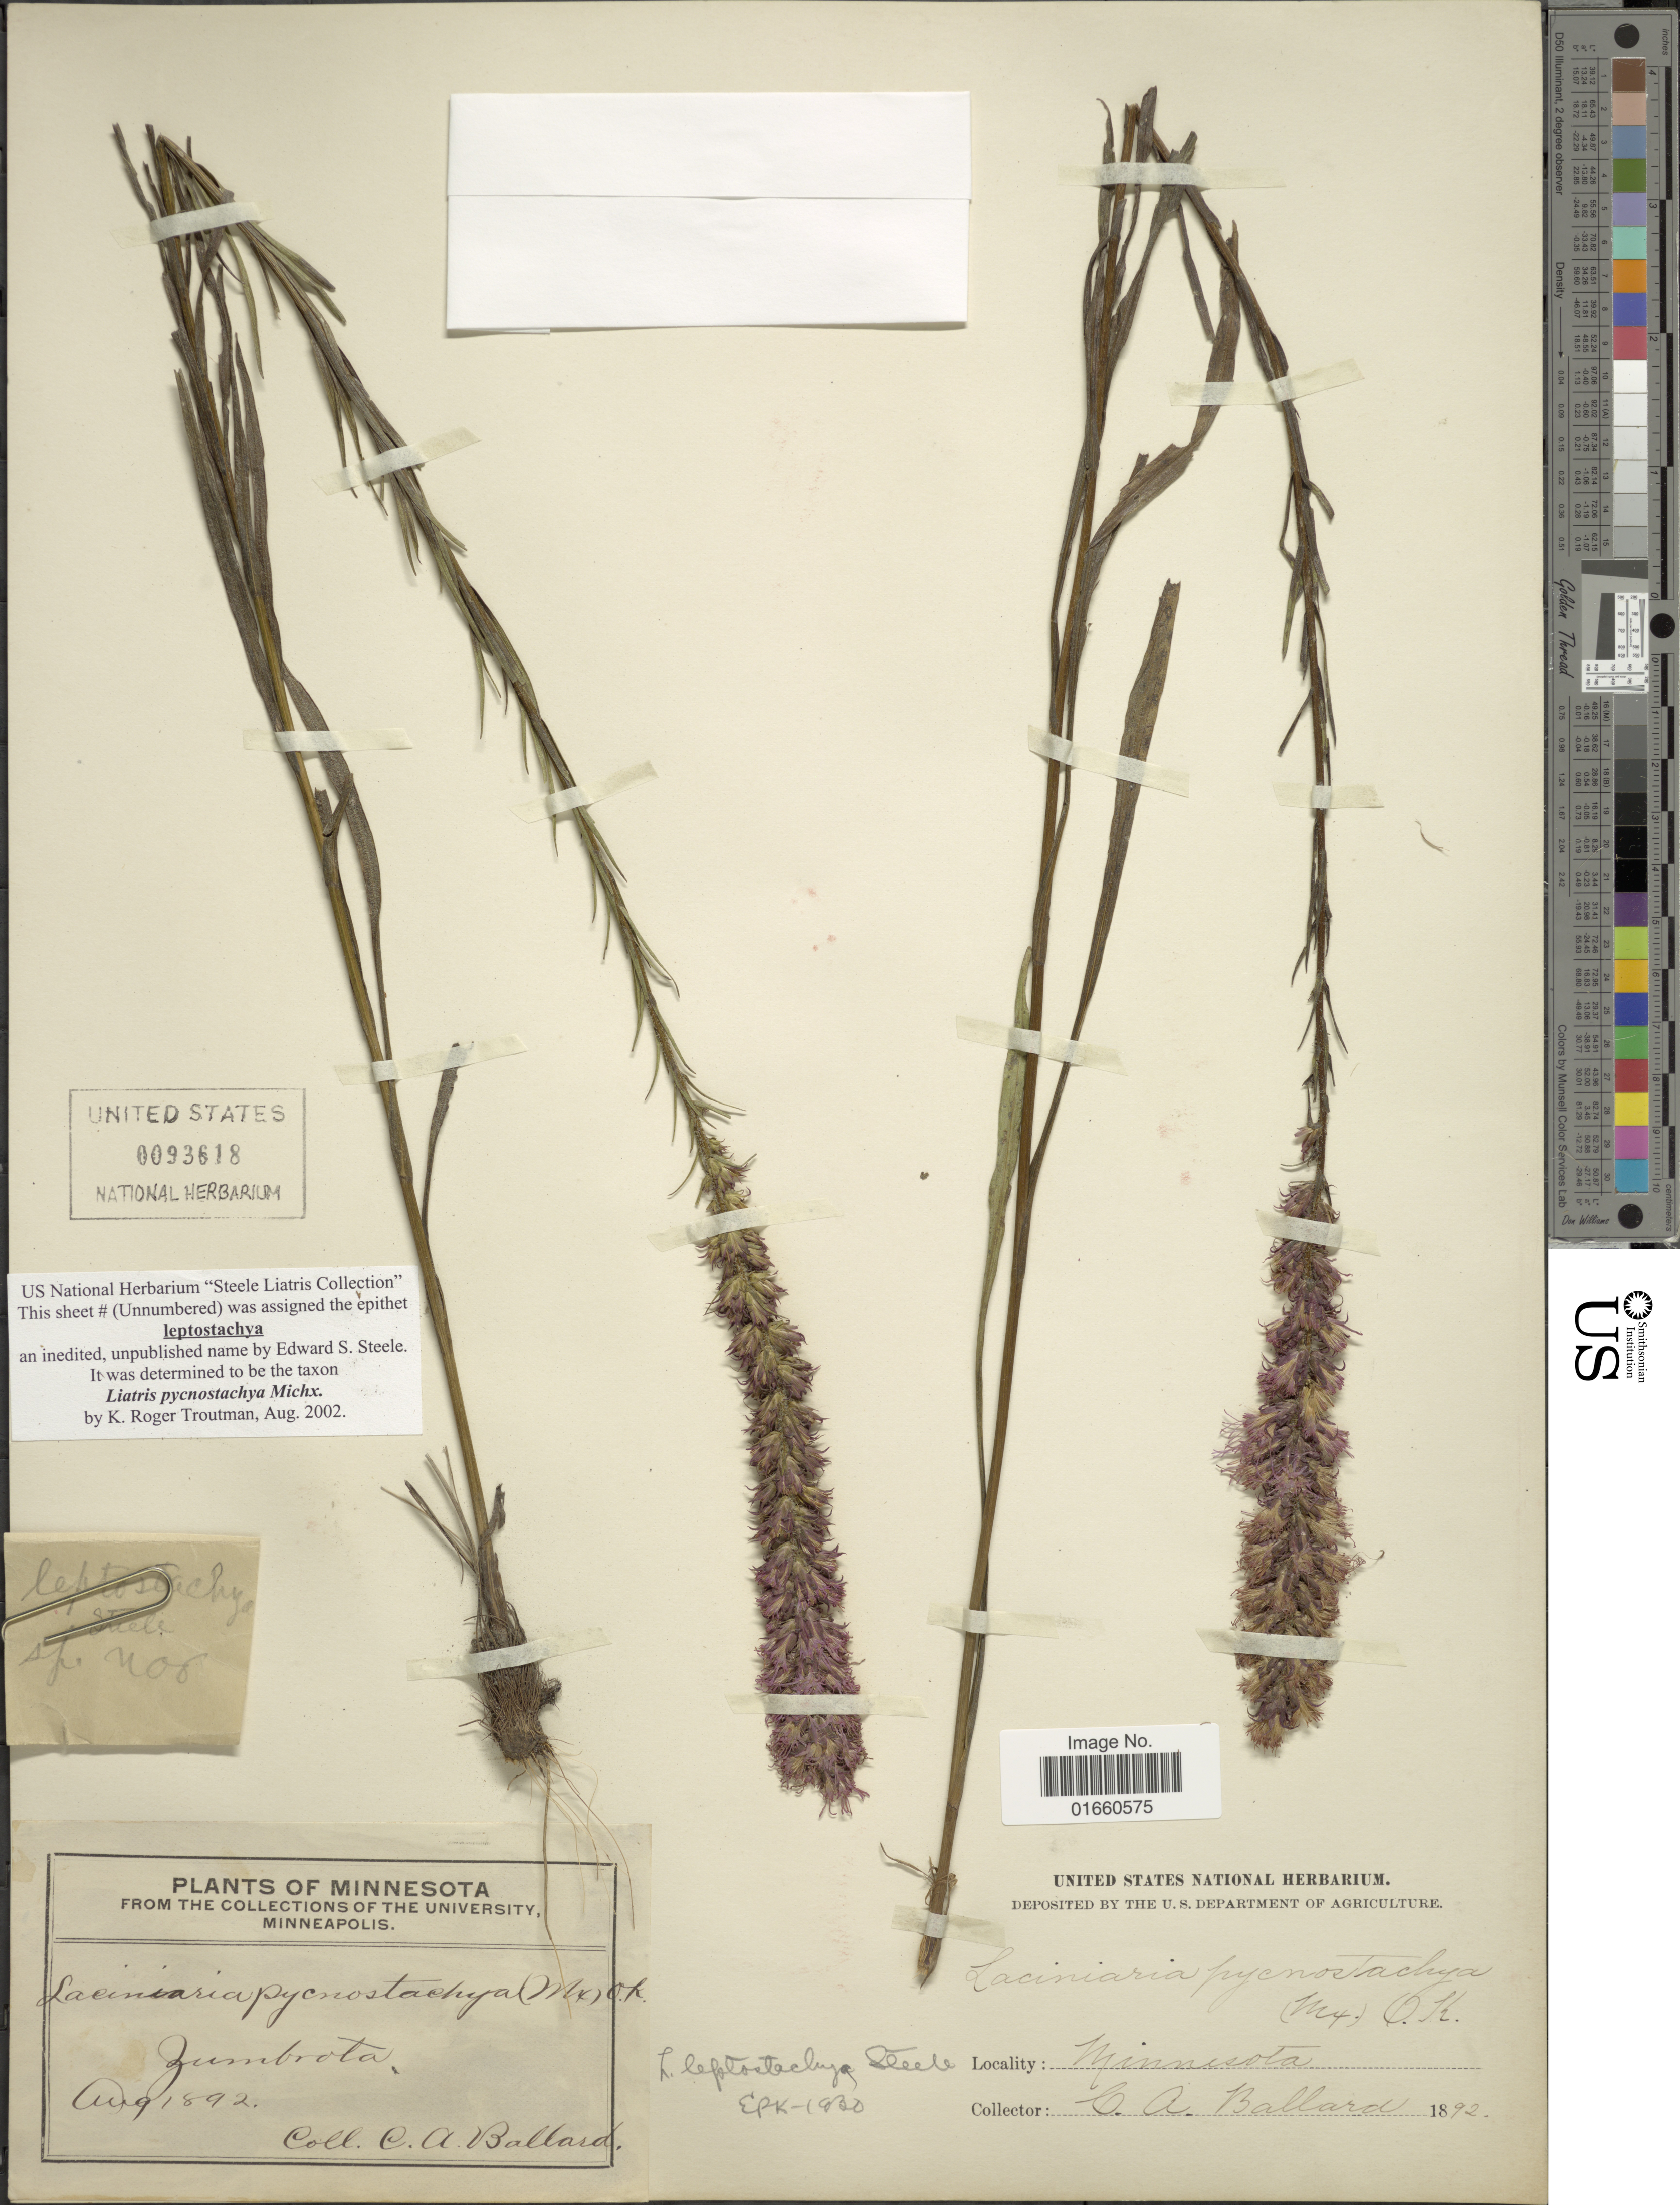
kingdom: Plantae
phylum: Tracheophyta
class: Magnoliopsida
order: Asterales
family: Asteraceae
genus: Liatris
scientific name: Liatris pycnostachya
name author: Michx.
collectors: C. A. Ballard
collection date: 1892-08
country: United States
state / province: Minnesota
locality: Zumbrota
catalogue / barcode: US 93618